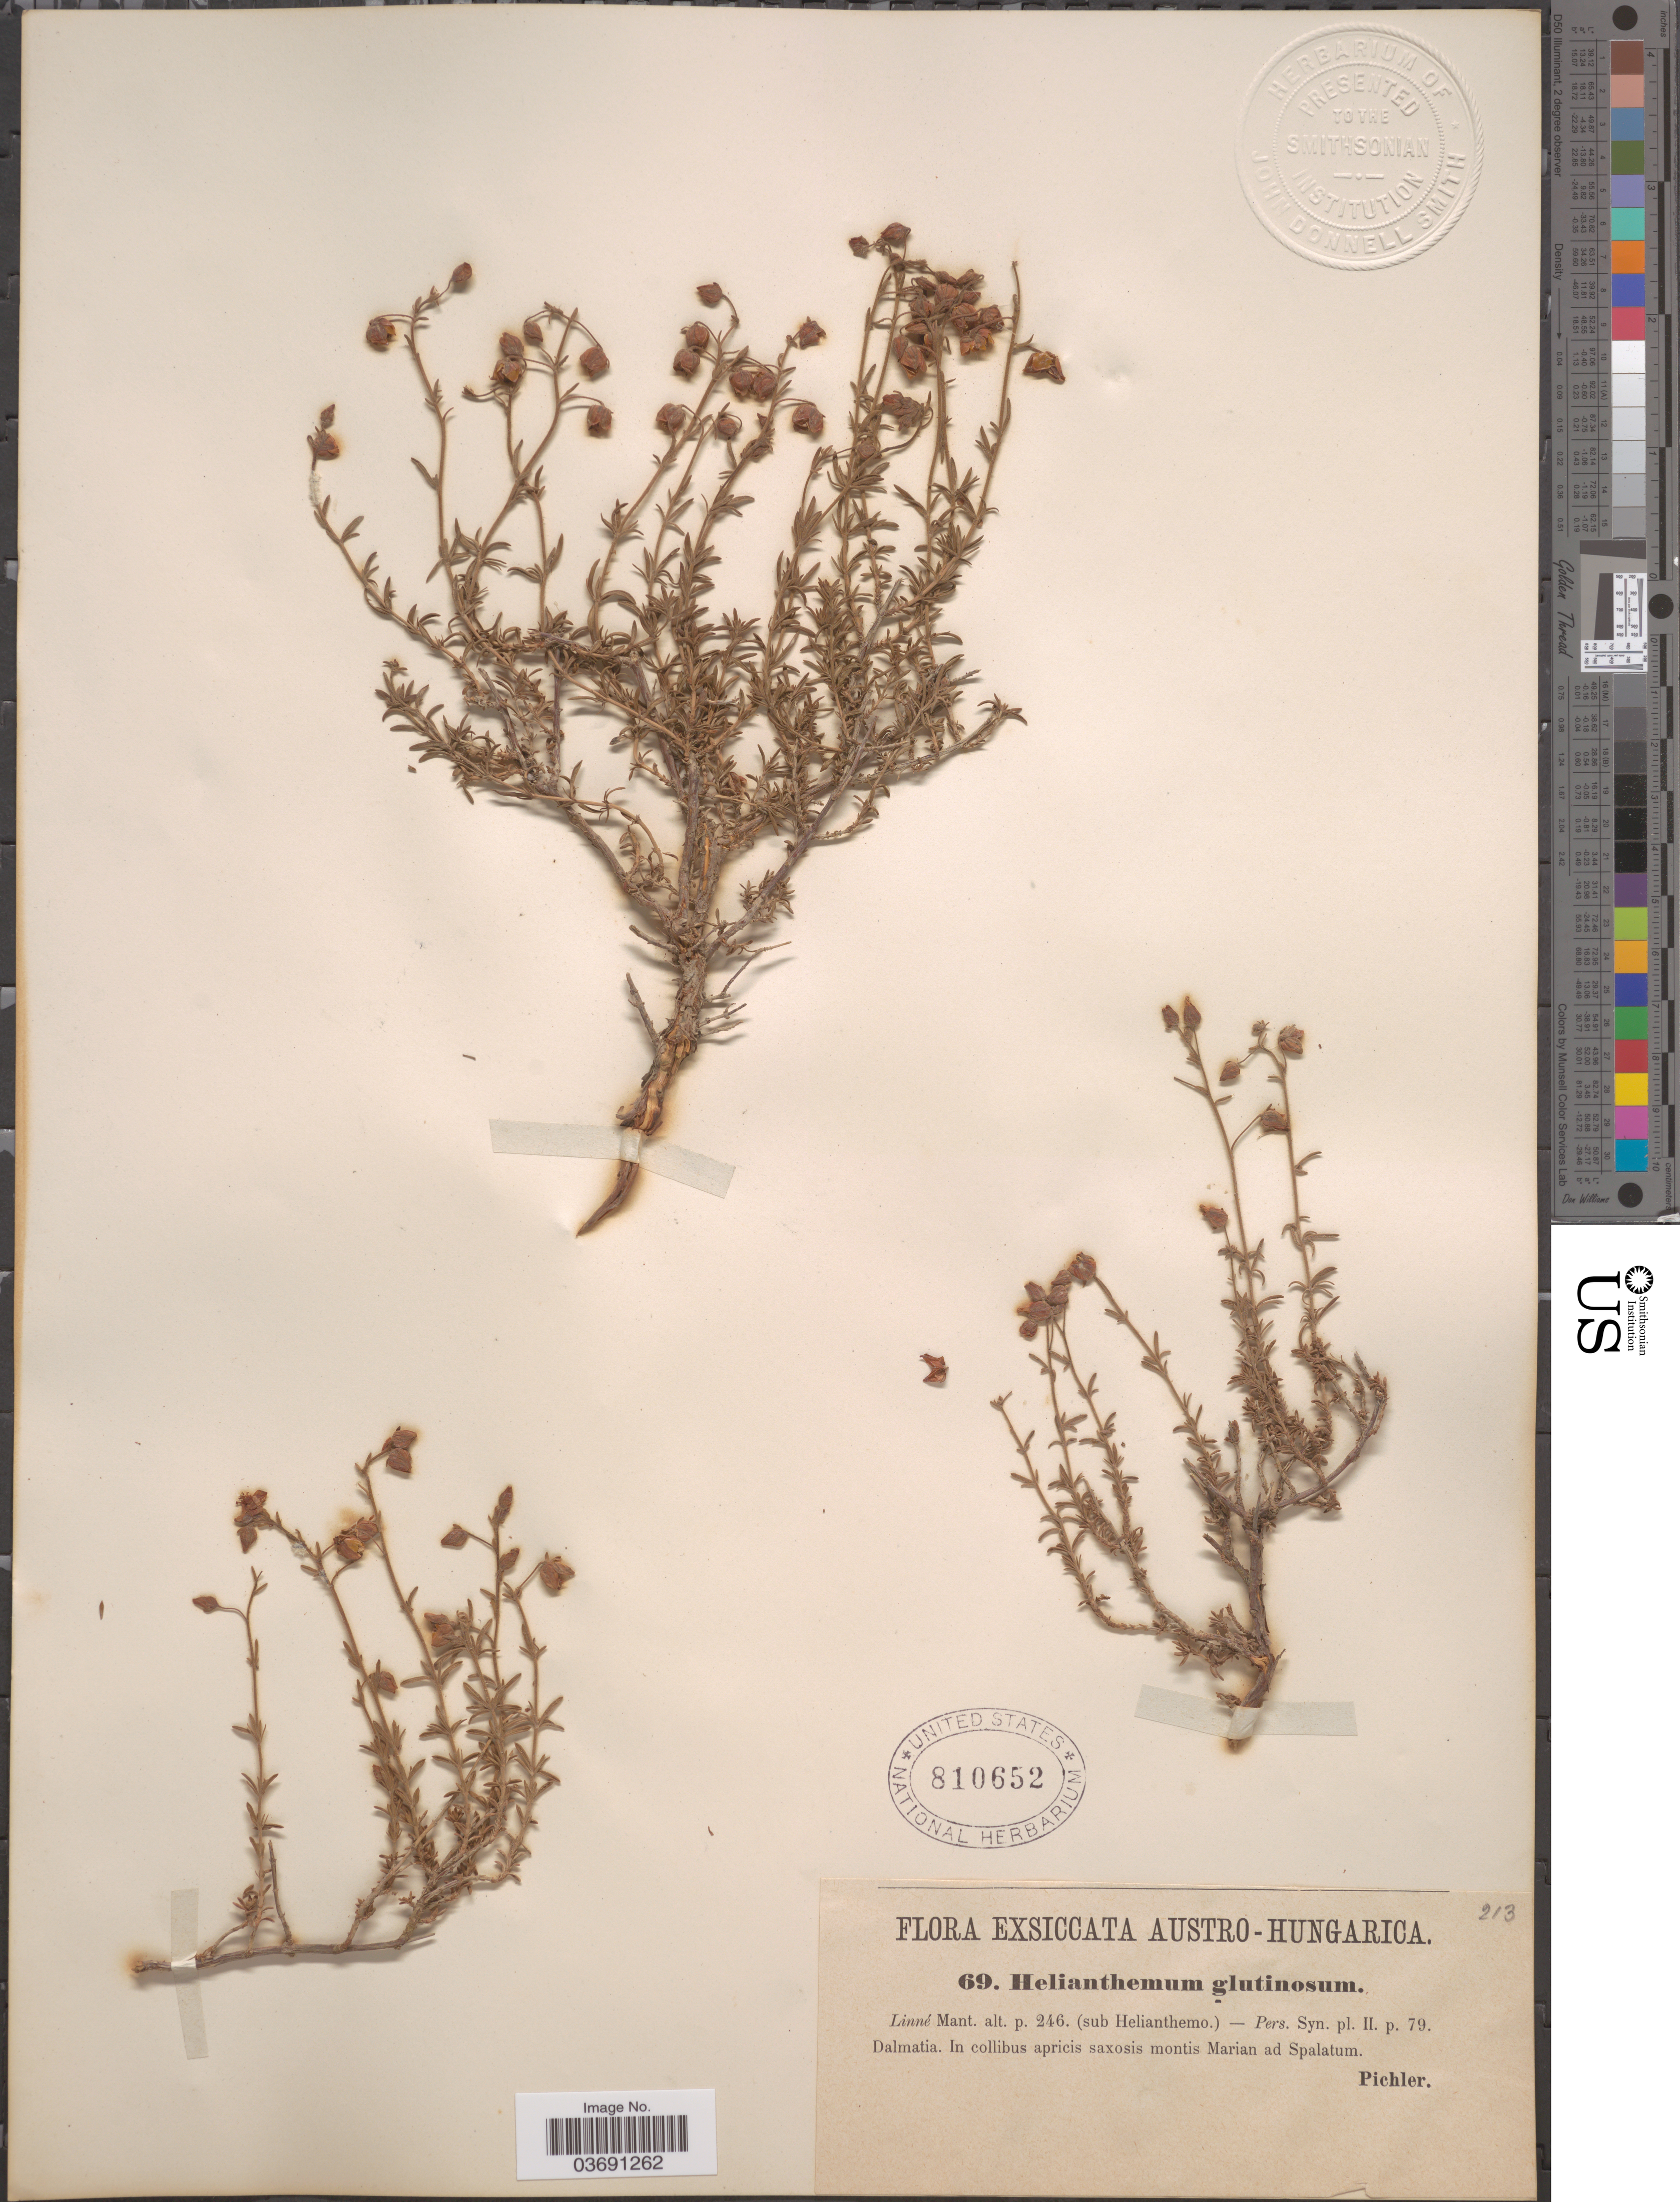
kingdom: Plantae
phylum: Tracheophyta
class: Magnoliopsida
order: Malvales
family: Cistaceae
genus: Fumana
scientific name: Fumana glutinosa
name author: (L.) Boiss.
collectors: Pichler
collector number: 69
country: Croatia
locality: Austro-Hungarica. Dalmatia. In collibus apricis saxosis montis Marian ad Spalatum.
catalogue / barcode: US 810652